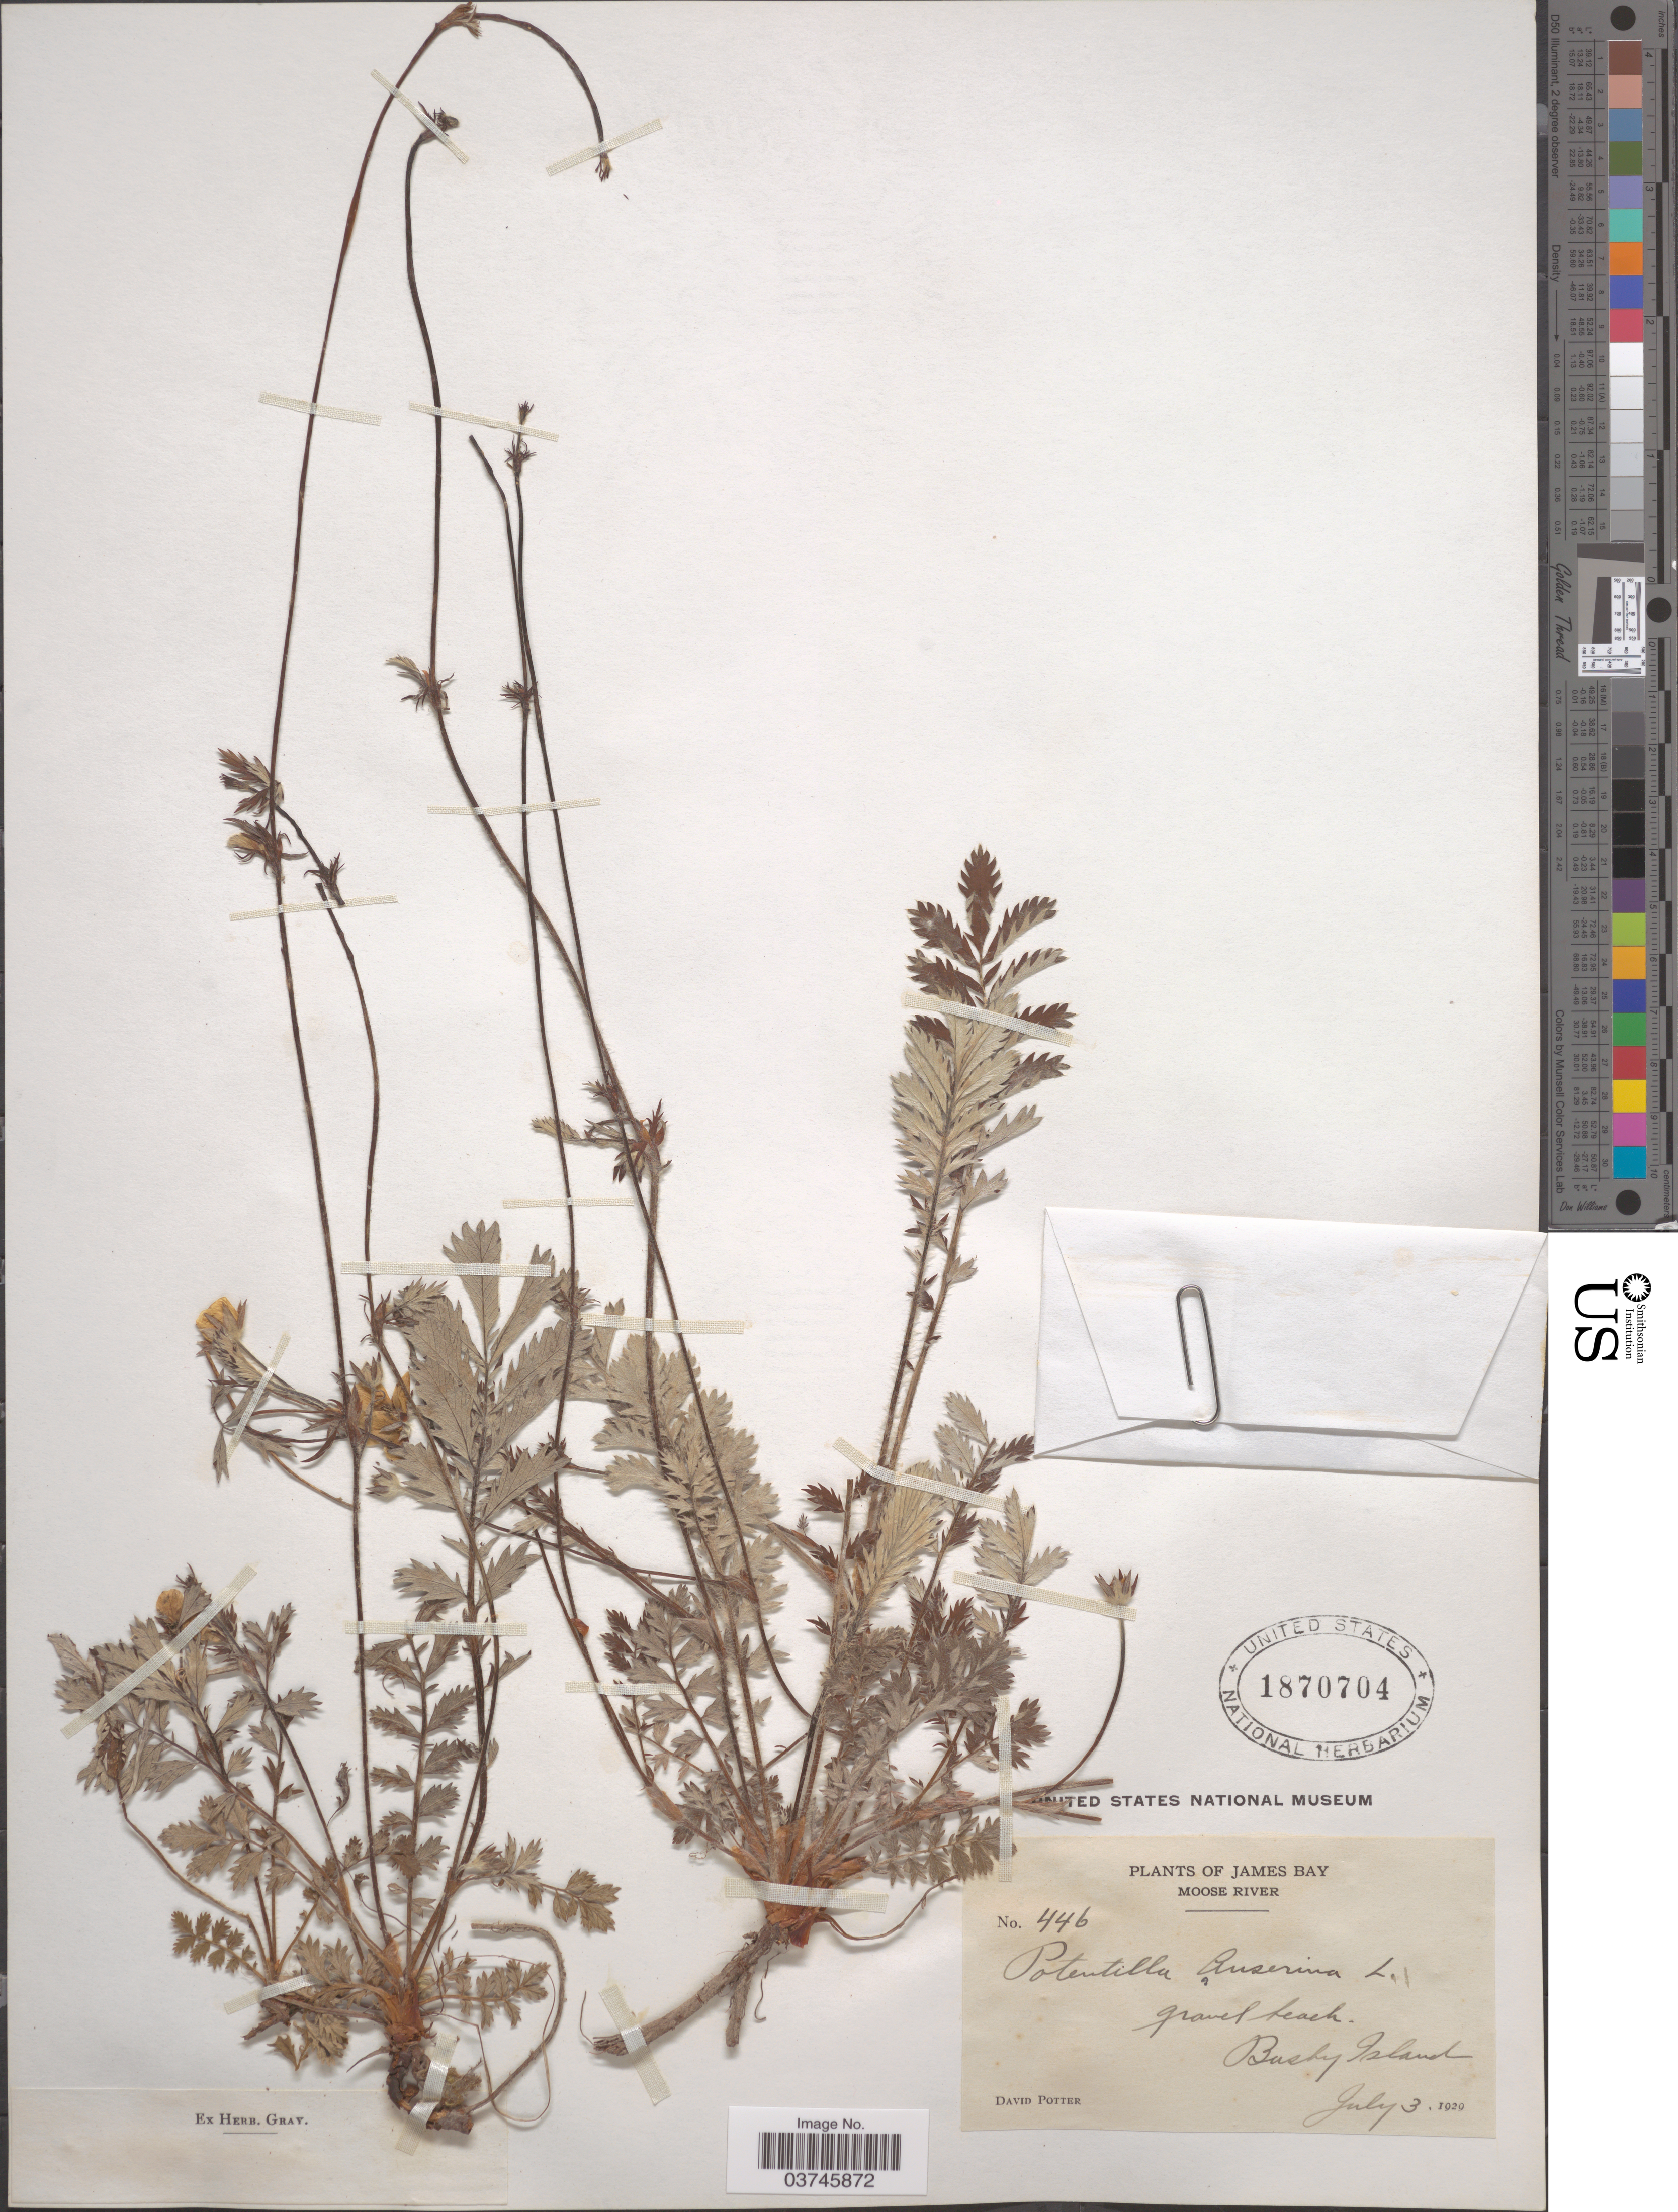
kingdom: Plantae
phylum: Tracheophyta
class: Magnoliopsida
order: Rosales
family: Rosaceae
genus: Argentina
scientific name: Argentina anserina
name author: (L.) Rydb.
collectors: D. Potter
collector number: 446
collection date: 1929-07-03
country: Canada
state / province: Ontario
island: Bushy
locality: James Bay. Moose River. Bushy Island.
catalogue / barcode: US 1870704